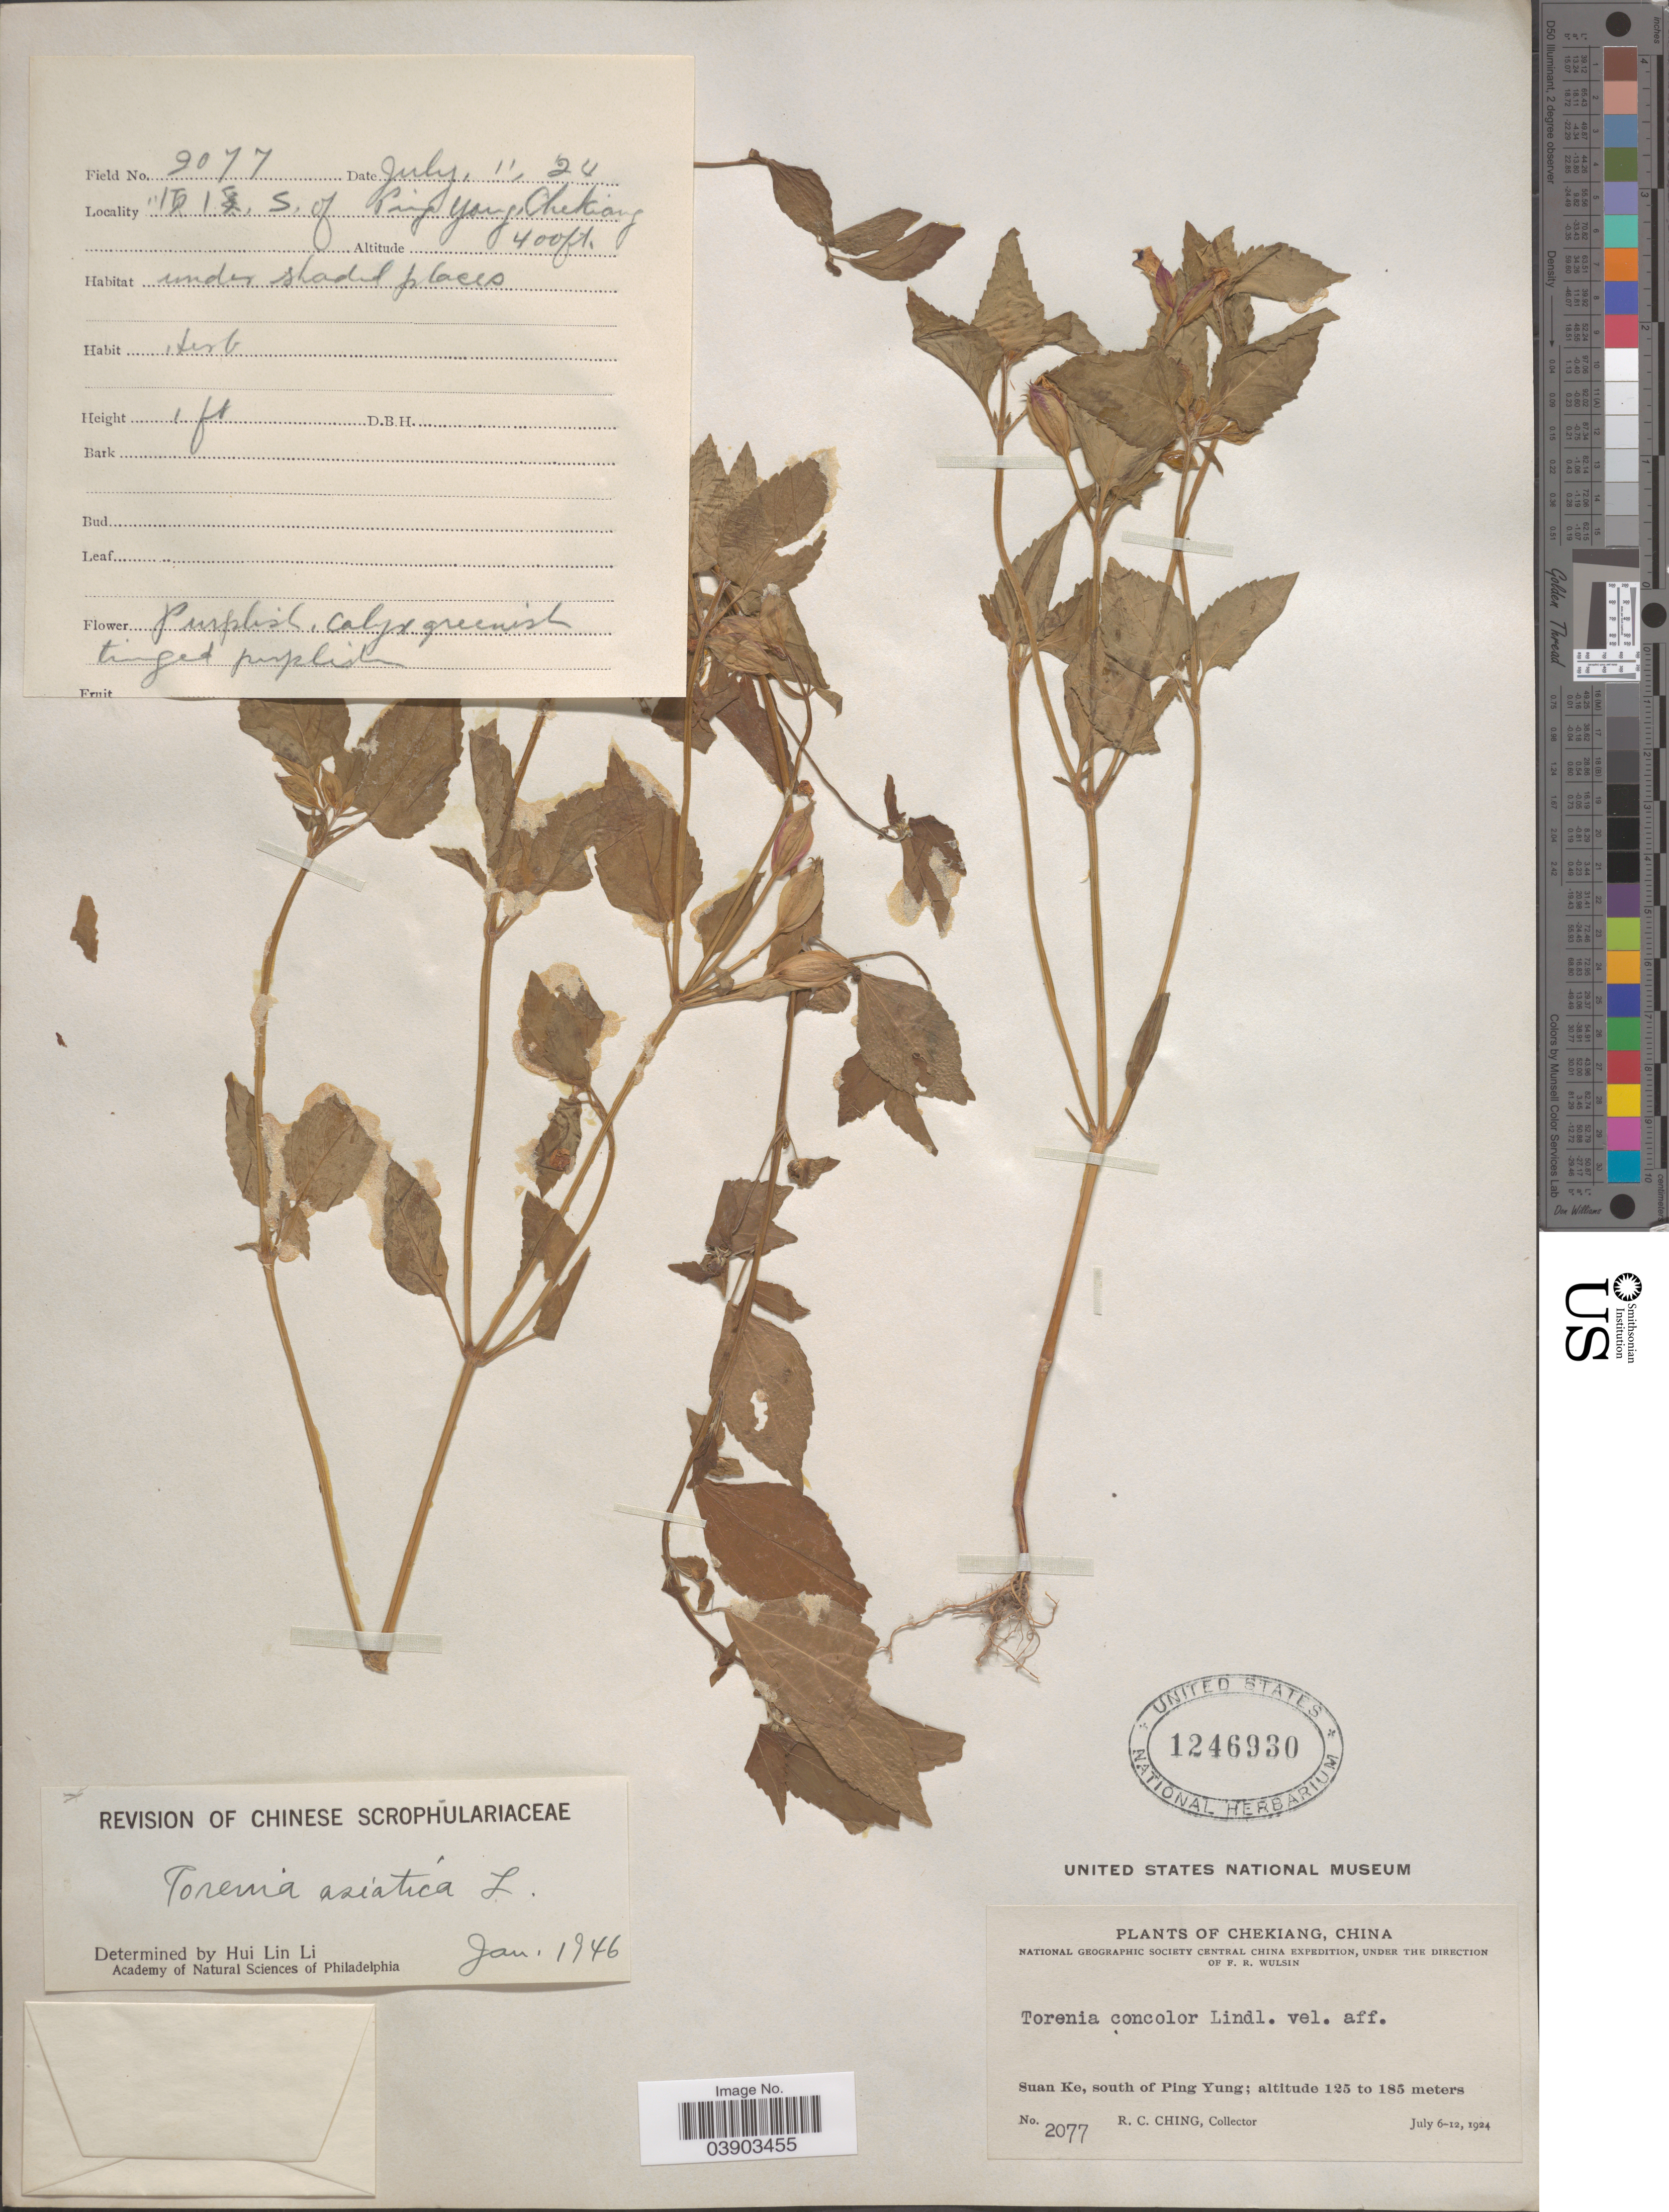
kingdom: Plantae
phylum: Tracheophyta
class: Magnoliopsida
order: Lamiales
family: Linderniaceae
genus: Torenia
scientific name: Torenia asiatica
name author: L.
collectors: R. C. Ching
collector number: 2077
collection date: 1924-07-11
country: China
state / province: Zhejiang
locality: Chekiang, Suan Ke, south of Ping Yung. X, S. of Ping Yang, Chekiang.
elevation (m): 125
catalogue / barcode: US 1246930